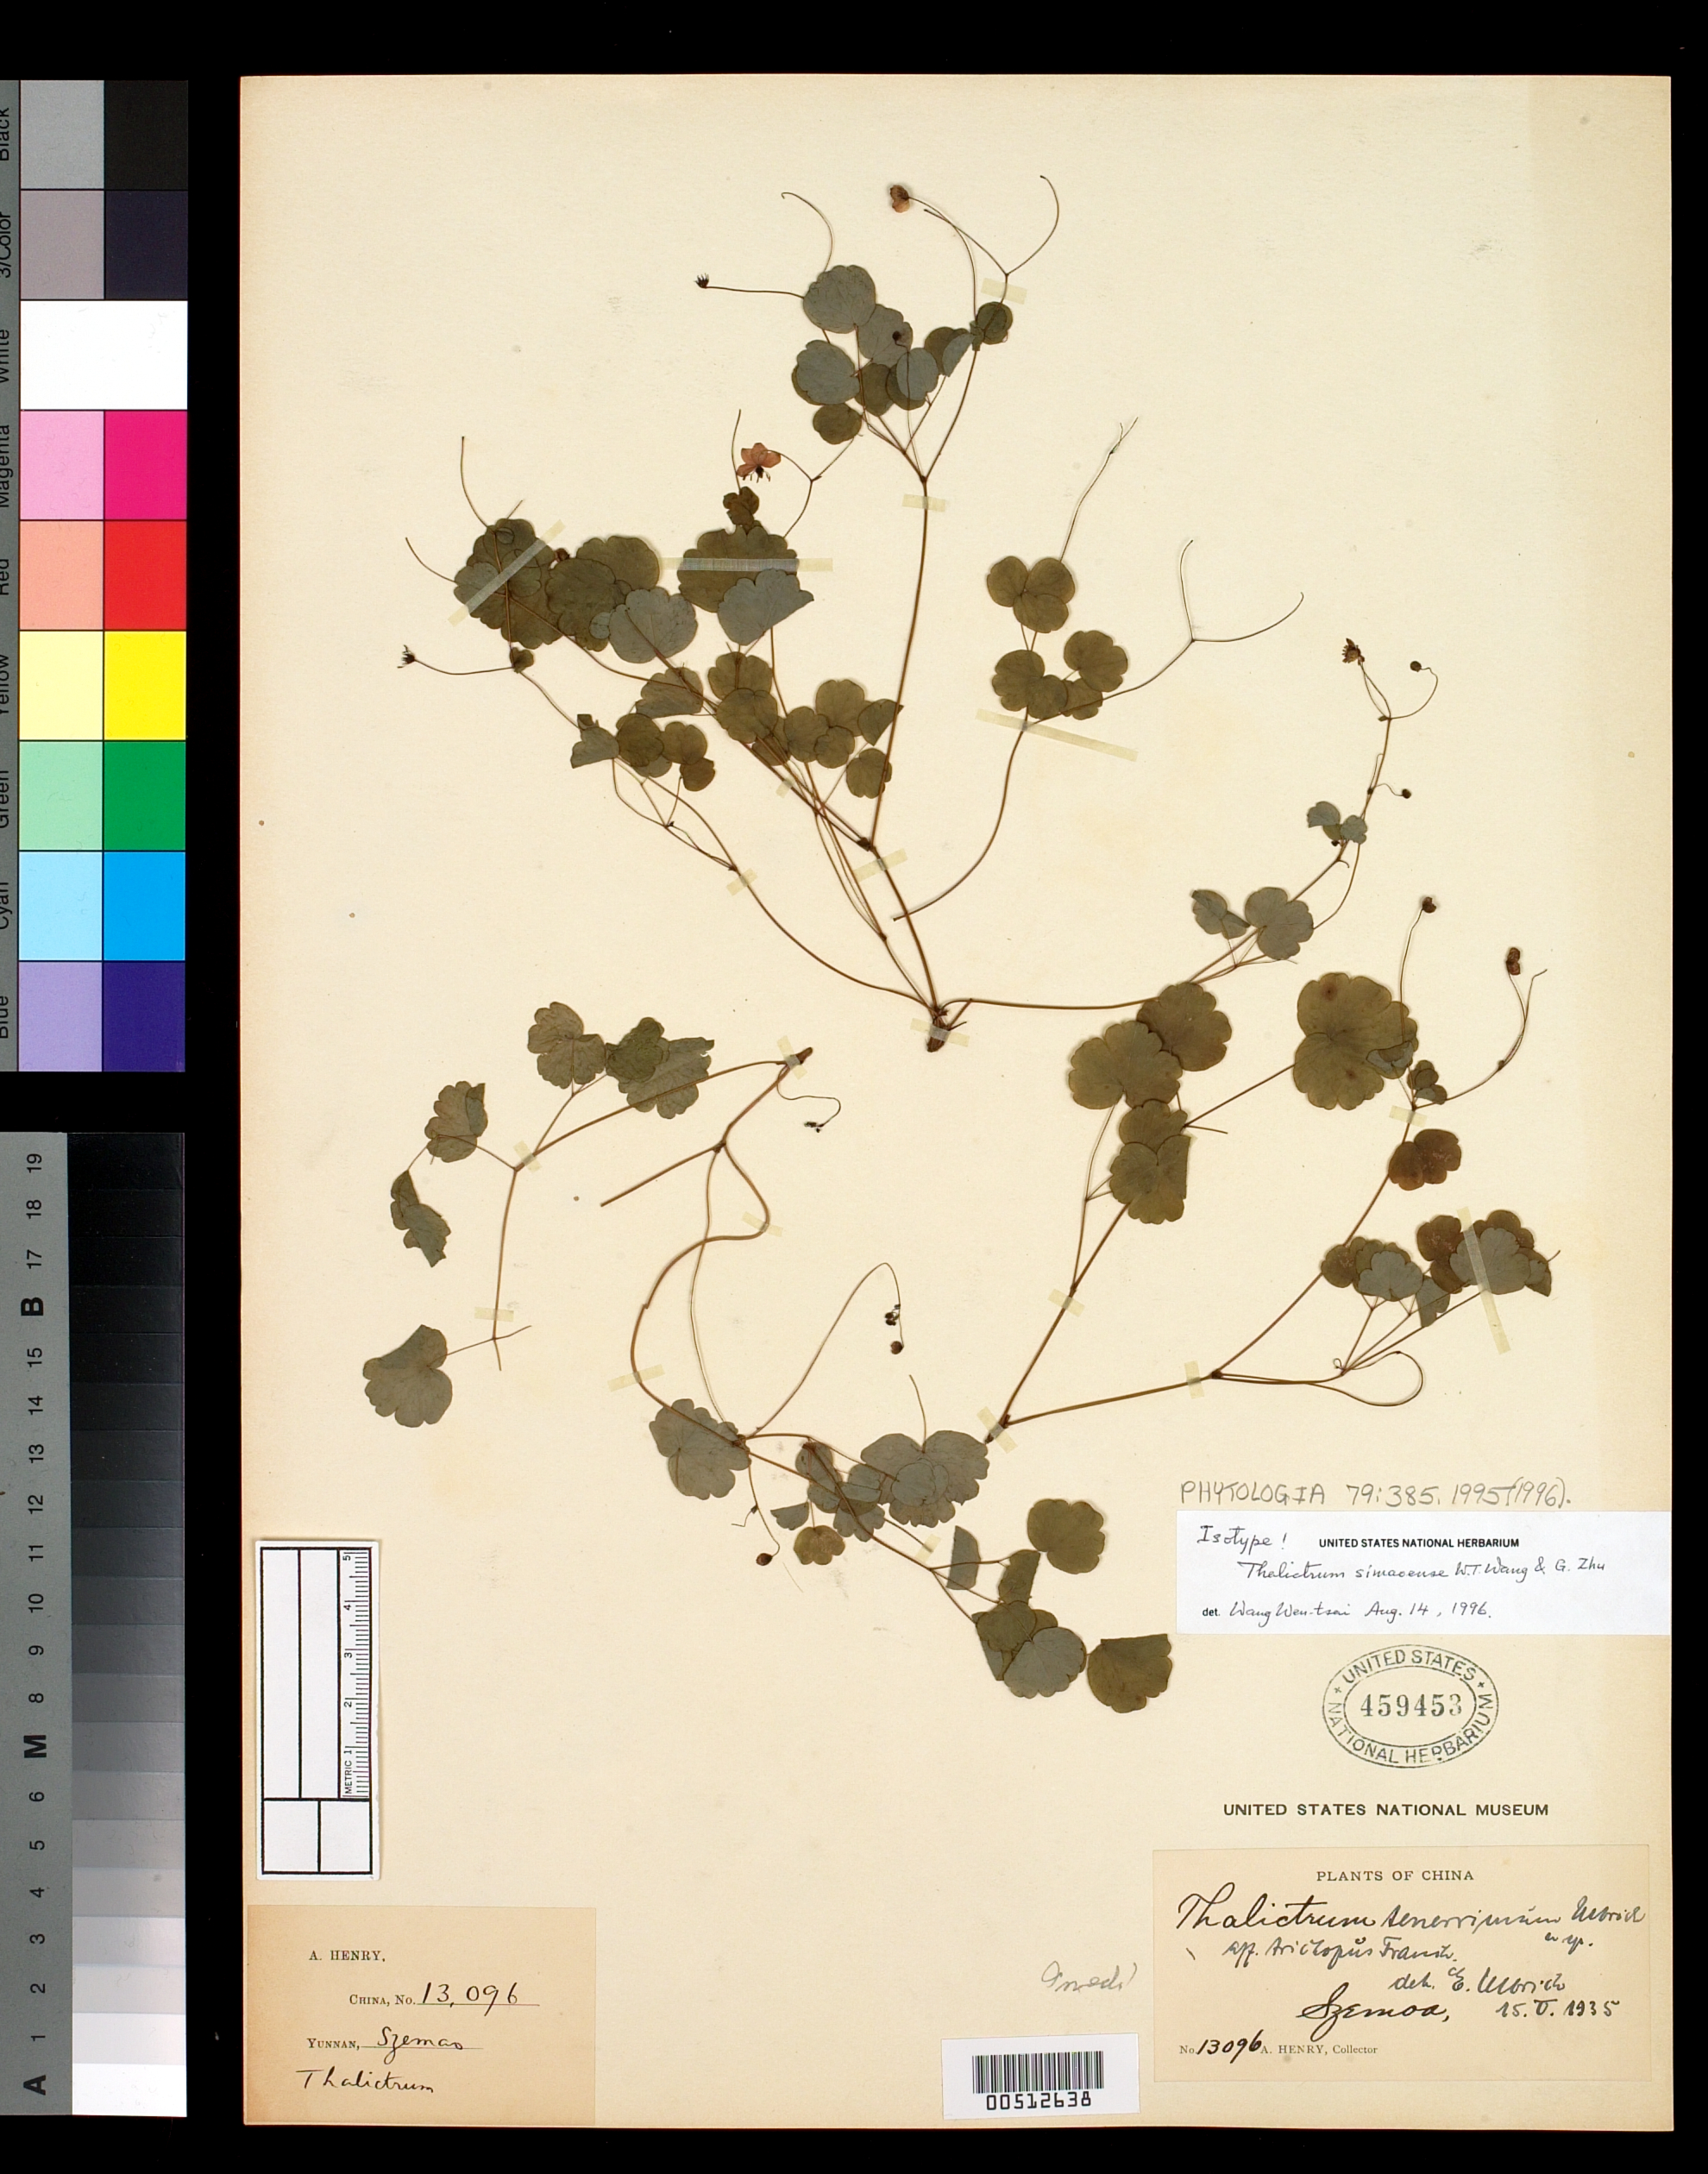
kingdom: Plantae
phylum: Tracheophyta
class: Magnoliopsida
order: Ranunculales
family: Ranunculaceae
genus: Thalictrum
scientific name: Thalictrum simaoense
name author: W.T. Wang & G.H. Zhu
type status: Isotype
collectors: A. Henry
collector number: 13096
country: China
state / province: Yunnan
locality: Szemoa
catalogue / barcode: US 459453